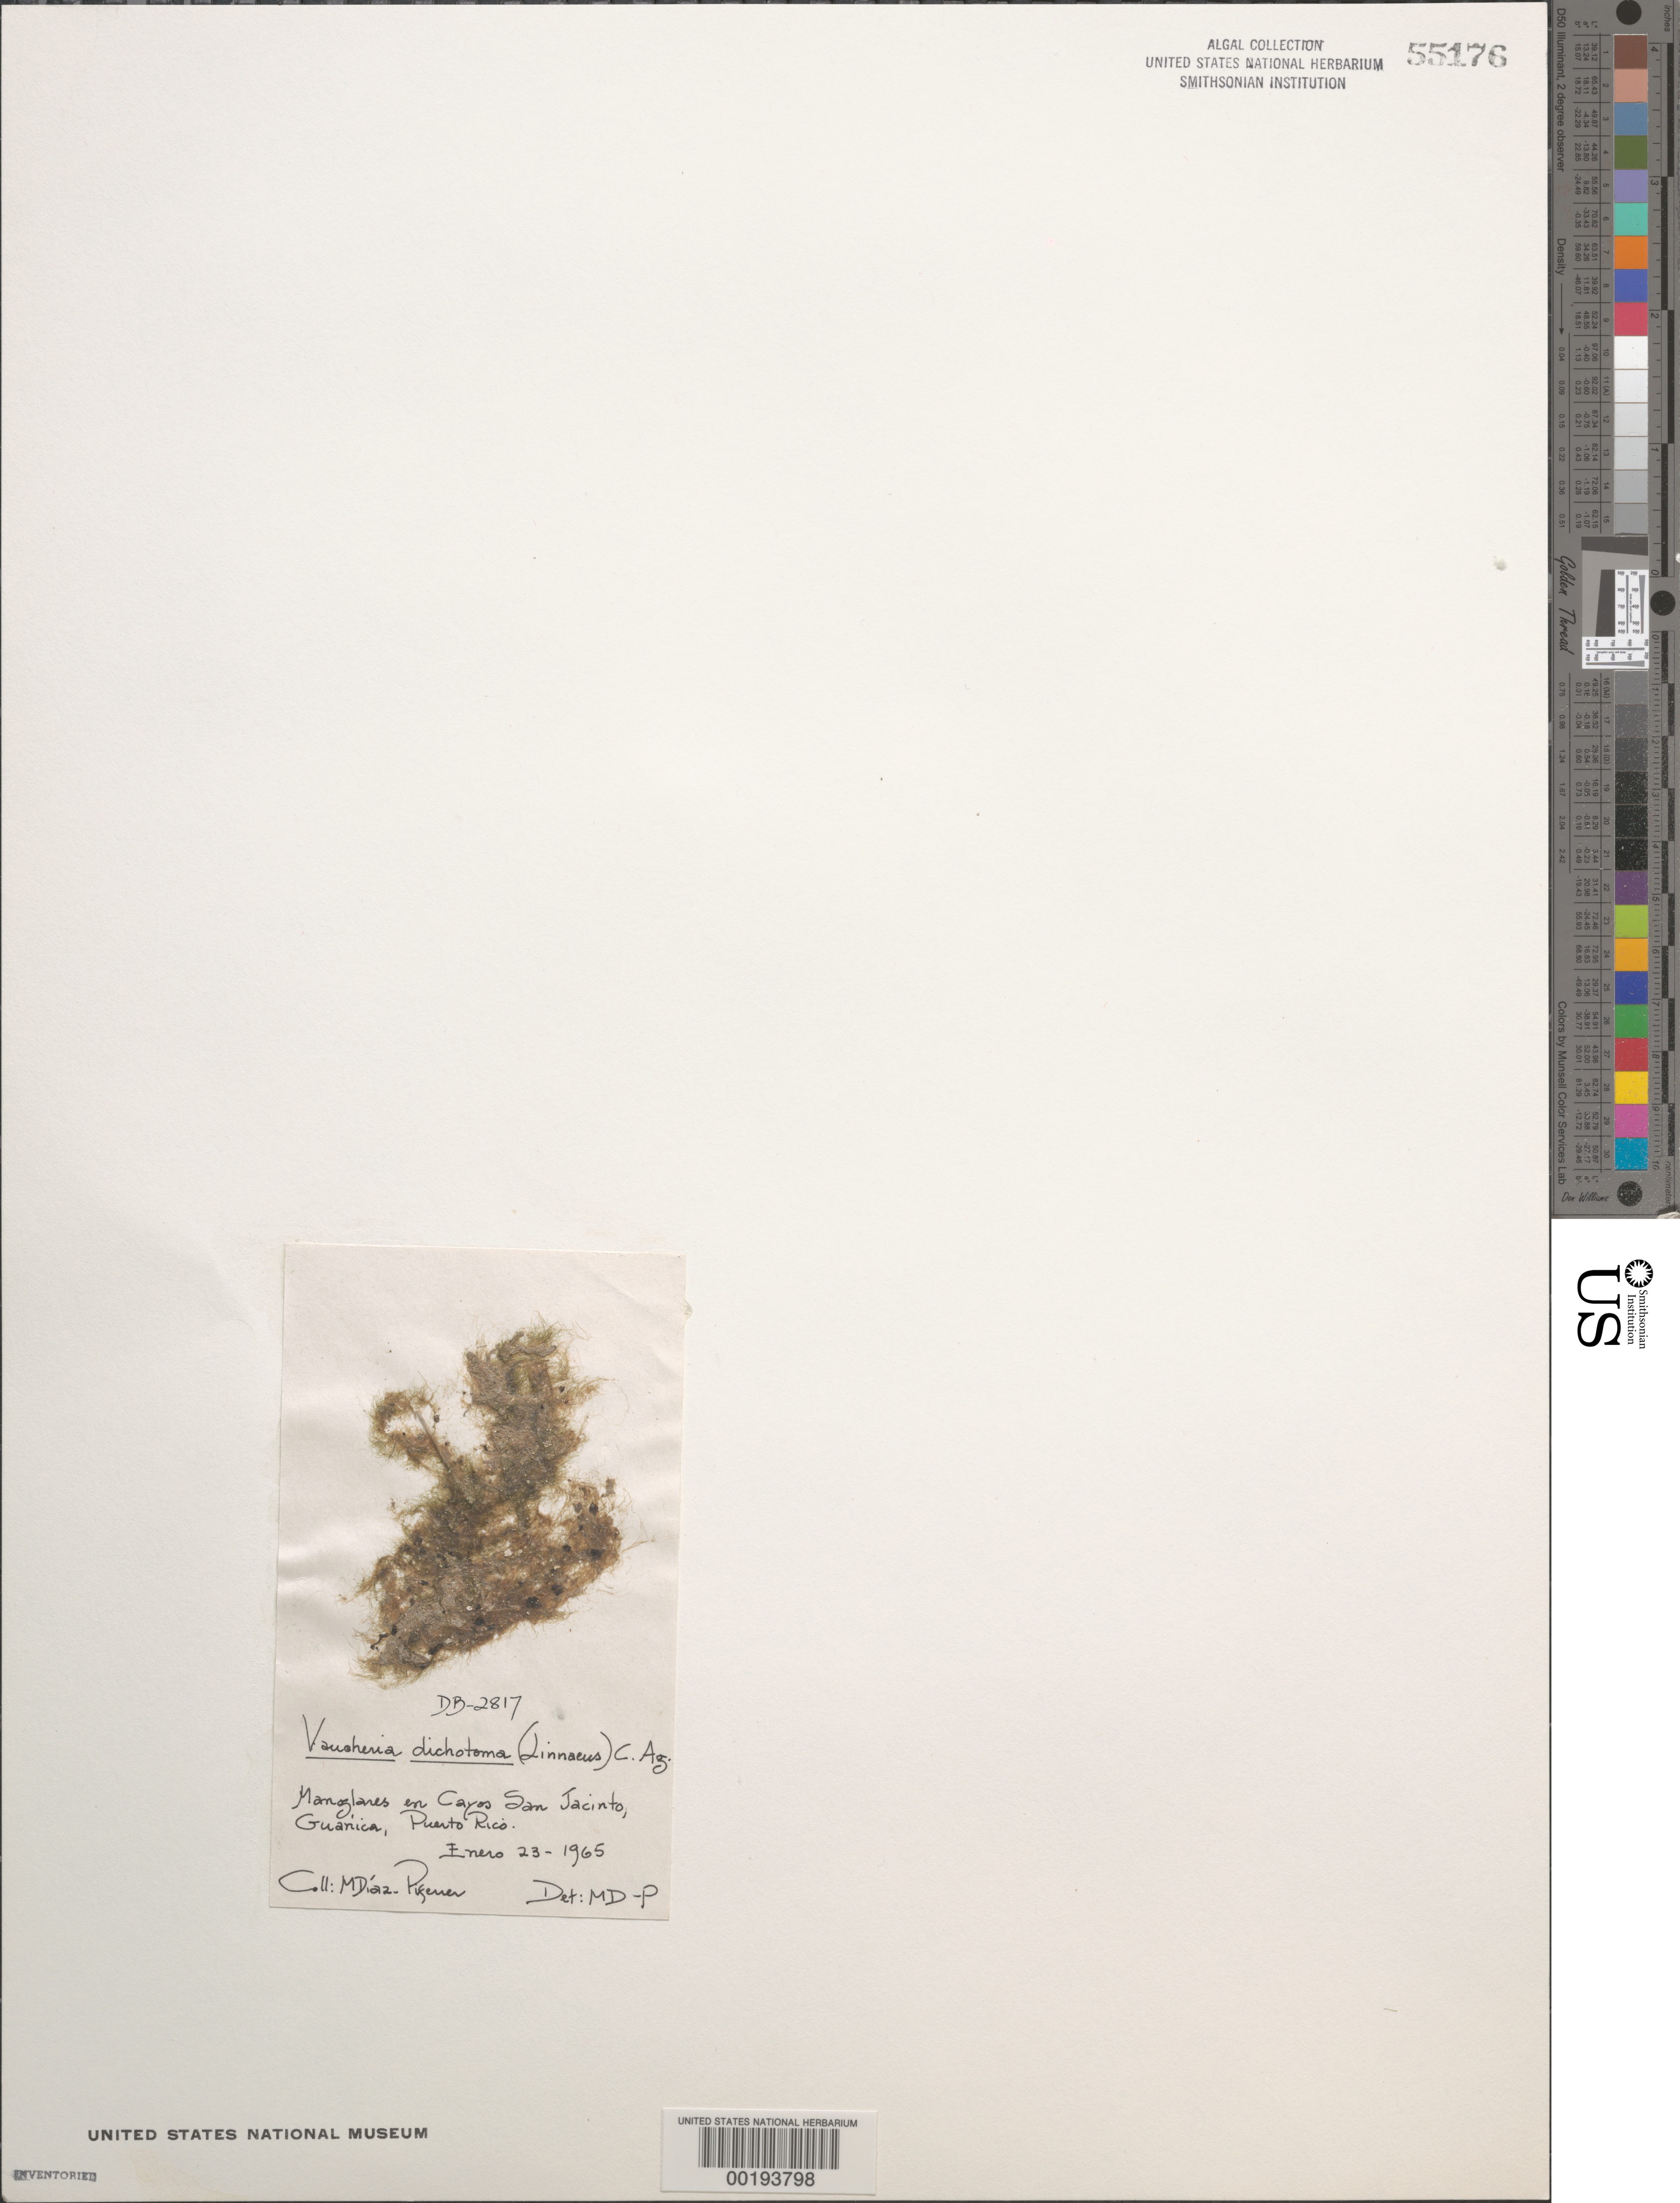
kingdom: Chromista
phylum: Ochrophyta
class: Xanthophyceae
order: Vaucheriales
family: Vaucheriaceae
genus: Vaucheria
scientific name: Vaucheria dichotoma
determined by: Diaz-Piferrer, M.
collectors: M. Diaz-Piferrer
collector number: Db-2817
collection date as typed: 23 Jan 1965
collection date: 1965-01-23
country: Puerto Rico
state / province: Guanica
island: Cayos de San Jacinto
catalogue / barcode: US 55176